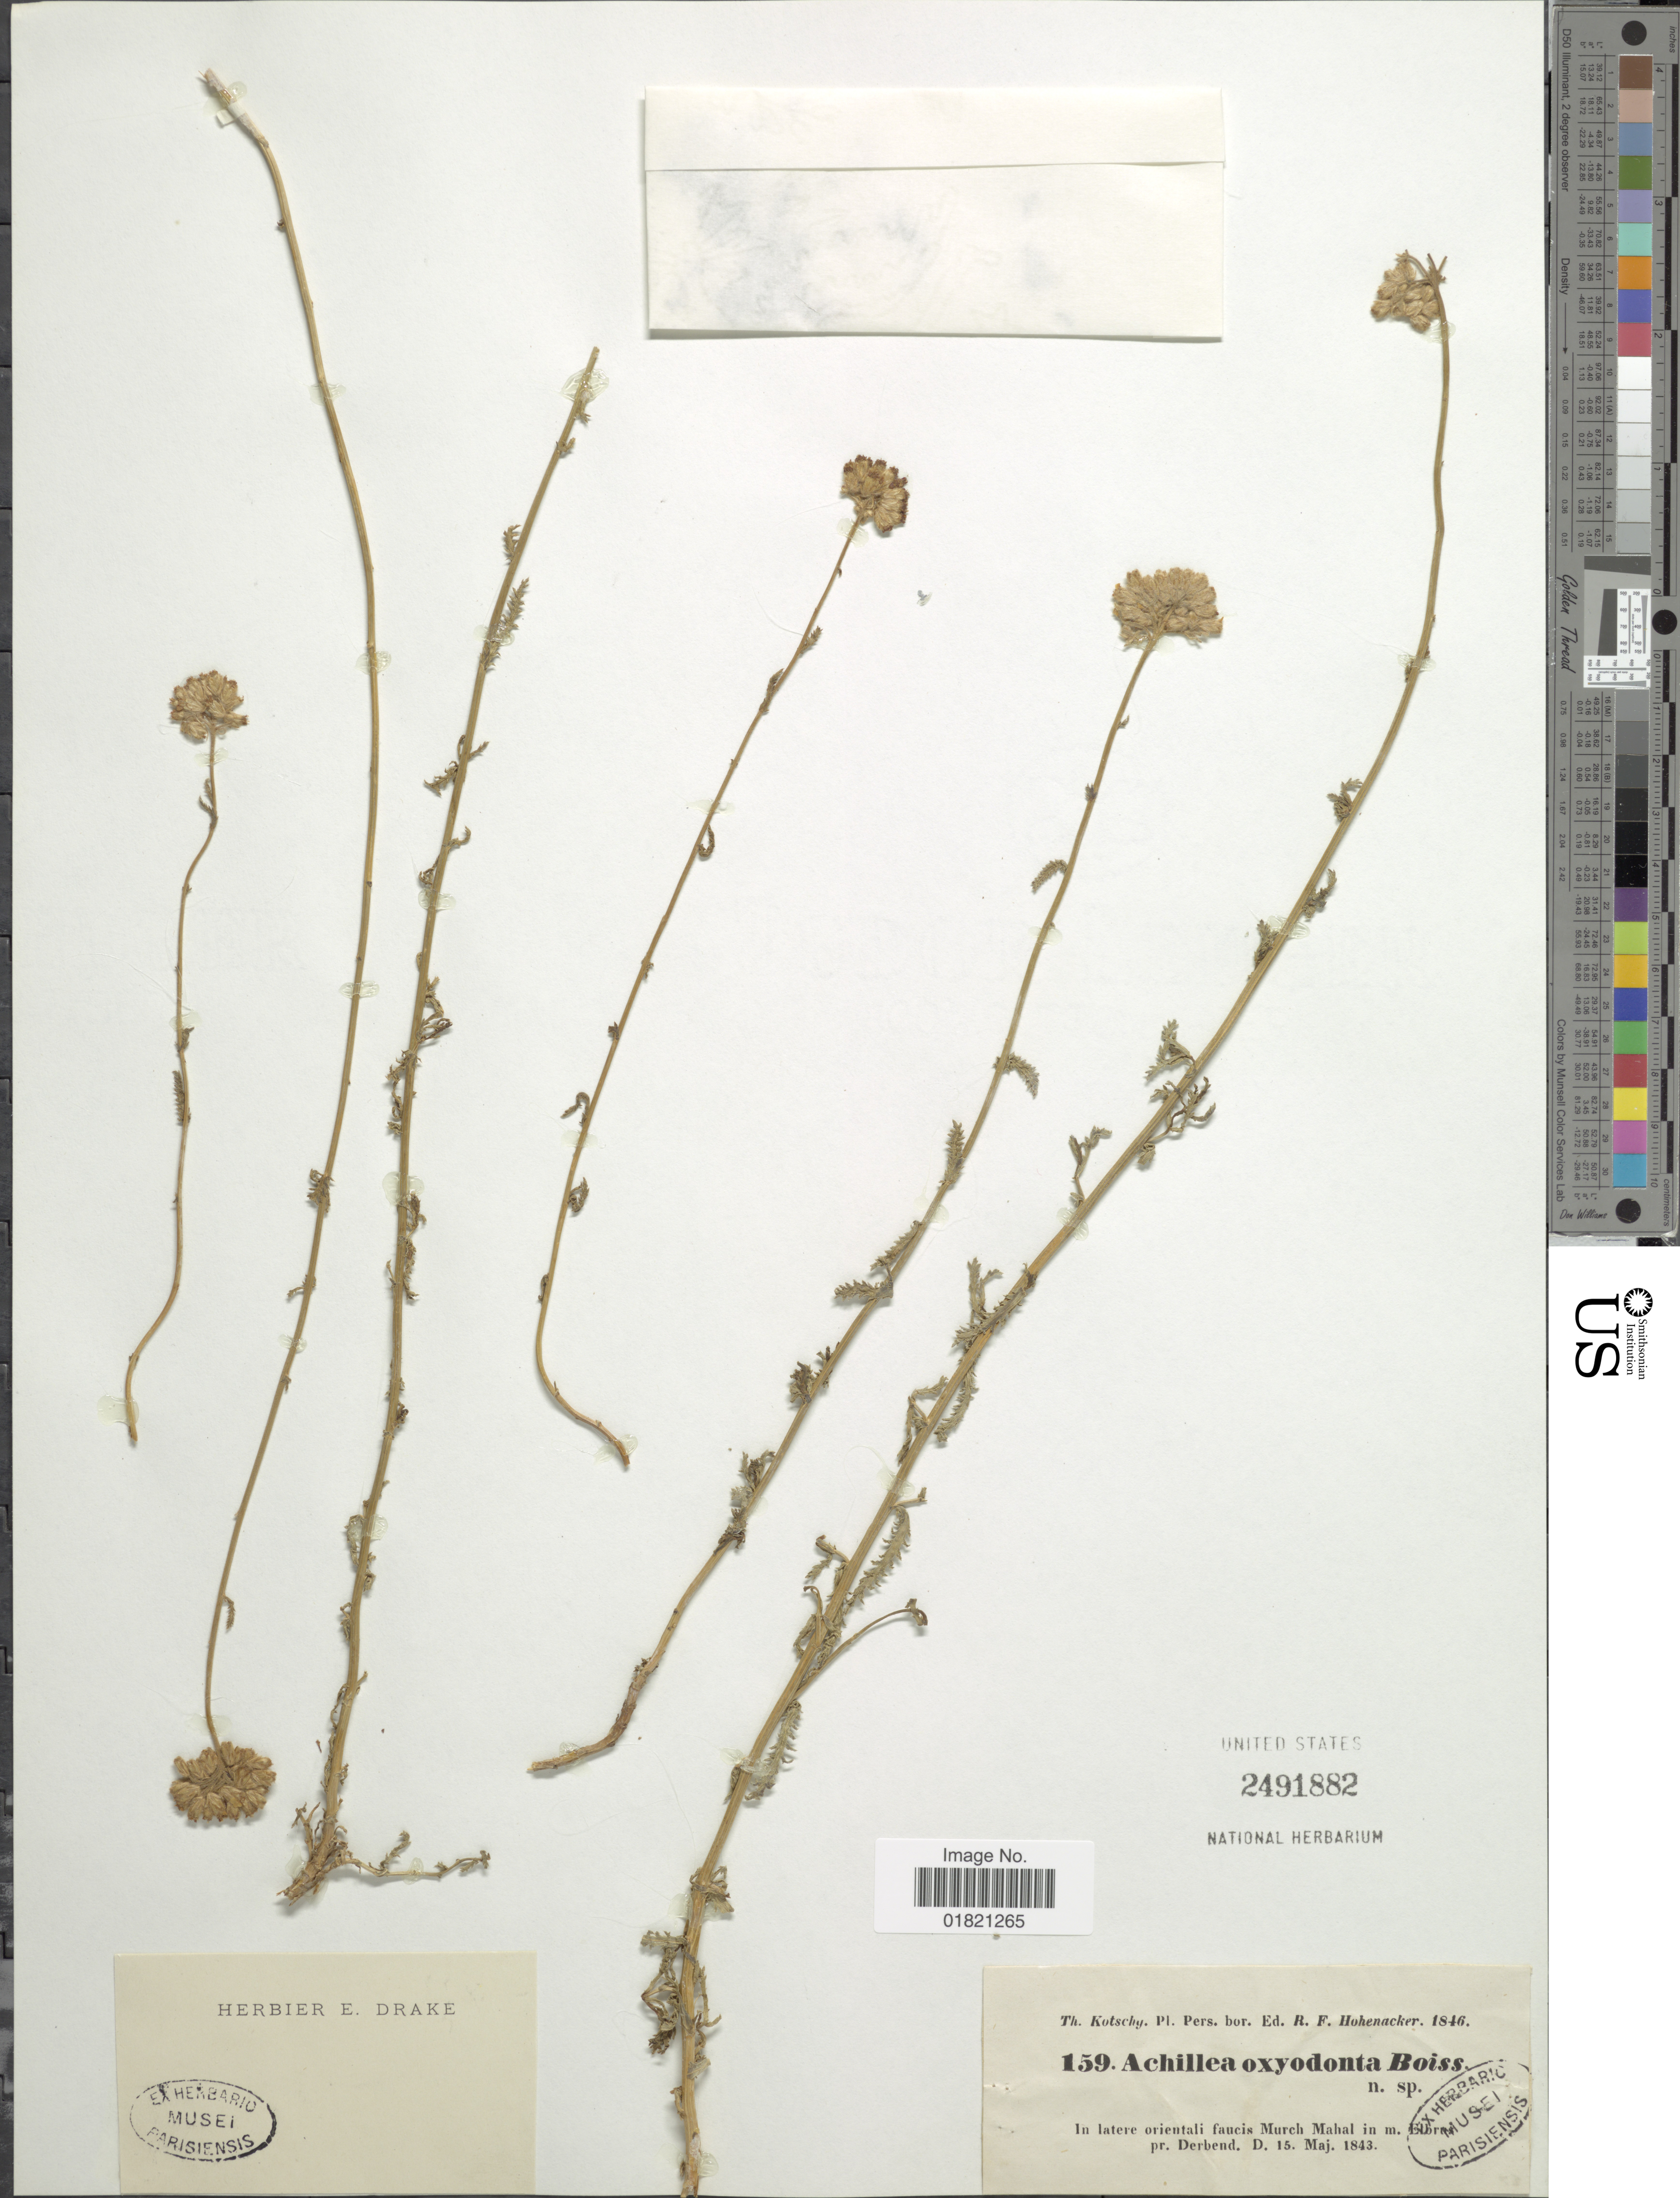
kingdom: Plantae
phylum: Tracheophyta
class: Magnoliopsida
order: Asterales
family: Asteraceae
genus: Achillea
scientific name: Achillea oxyodonata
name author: (DC.) Sch. Bip.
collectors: K. G. Kotschy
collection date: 1843-05-15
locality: Pers. bor. In later orientali faucis Murch Mahal in m. Elbres [interpreted] pr. Derbend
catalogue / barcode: US 2491882